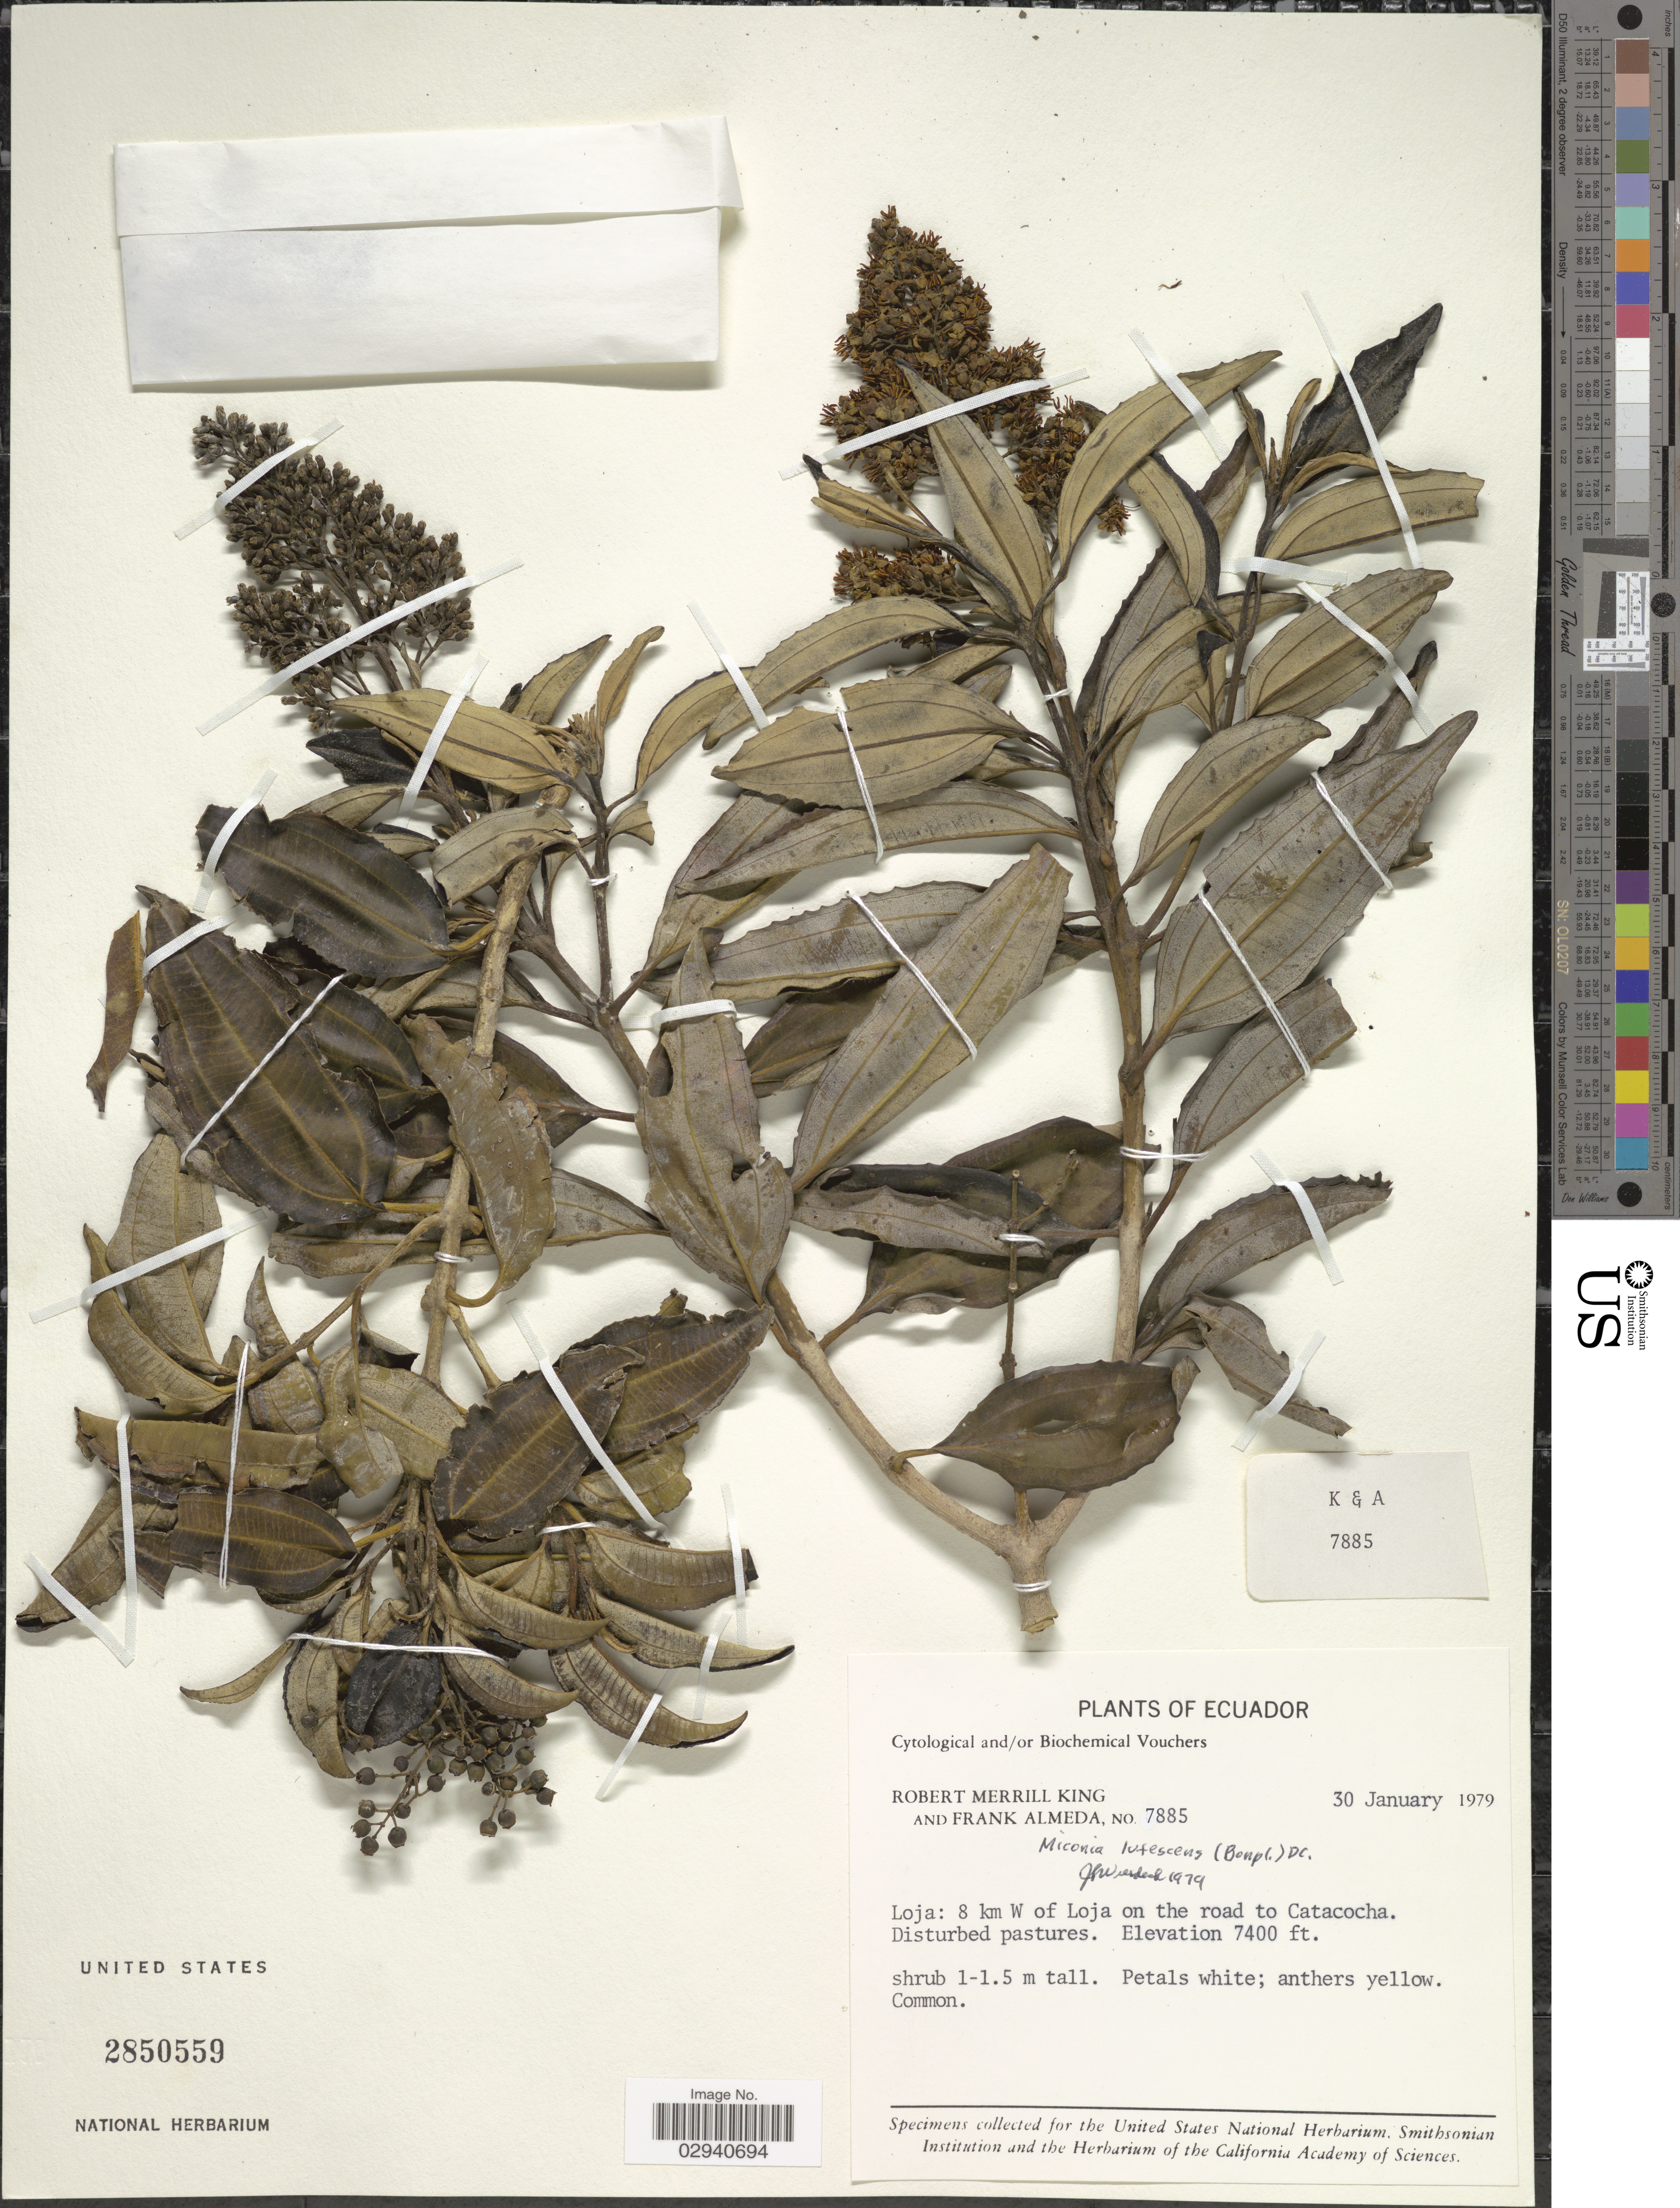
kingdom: Plantae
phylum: Tracheophyta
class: Magnoliopsida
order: Myrtales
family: Melastomataceae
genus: Miconia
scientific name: Miconia lutescens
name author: (Bonpl.) DC.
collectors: R. M. King & F. Almeda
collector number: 7885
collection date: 1979-01-30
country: Ecuador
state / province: Loja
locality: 8 km W of Loja on the road to Catacocha.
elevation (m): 2256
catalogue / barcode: US 2850559